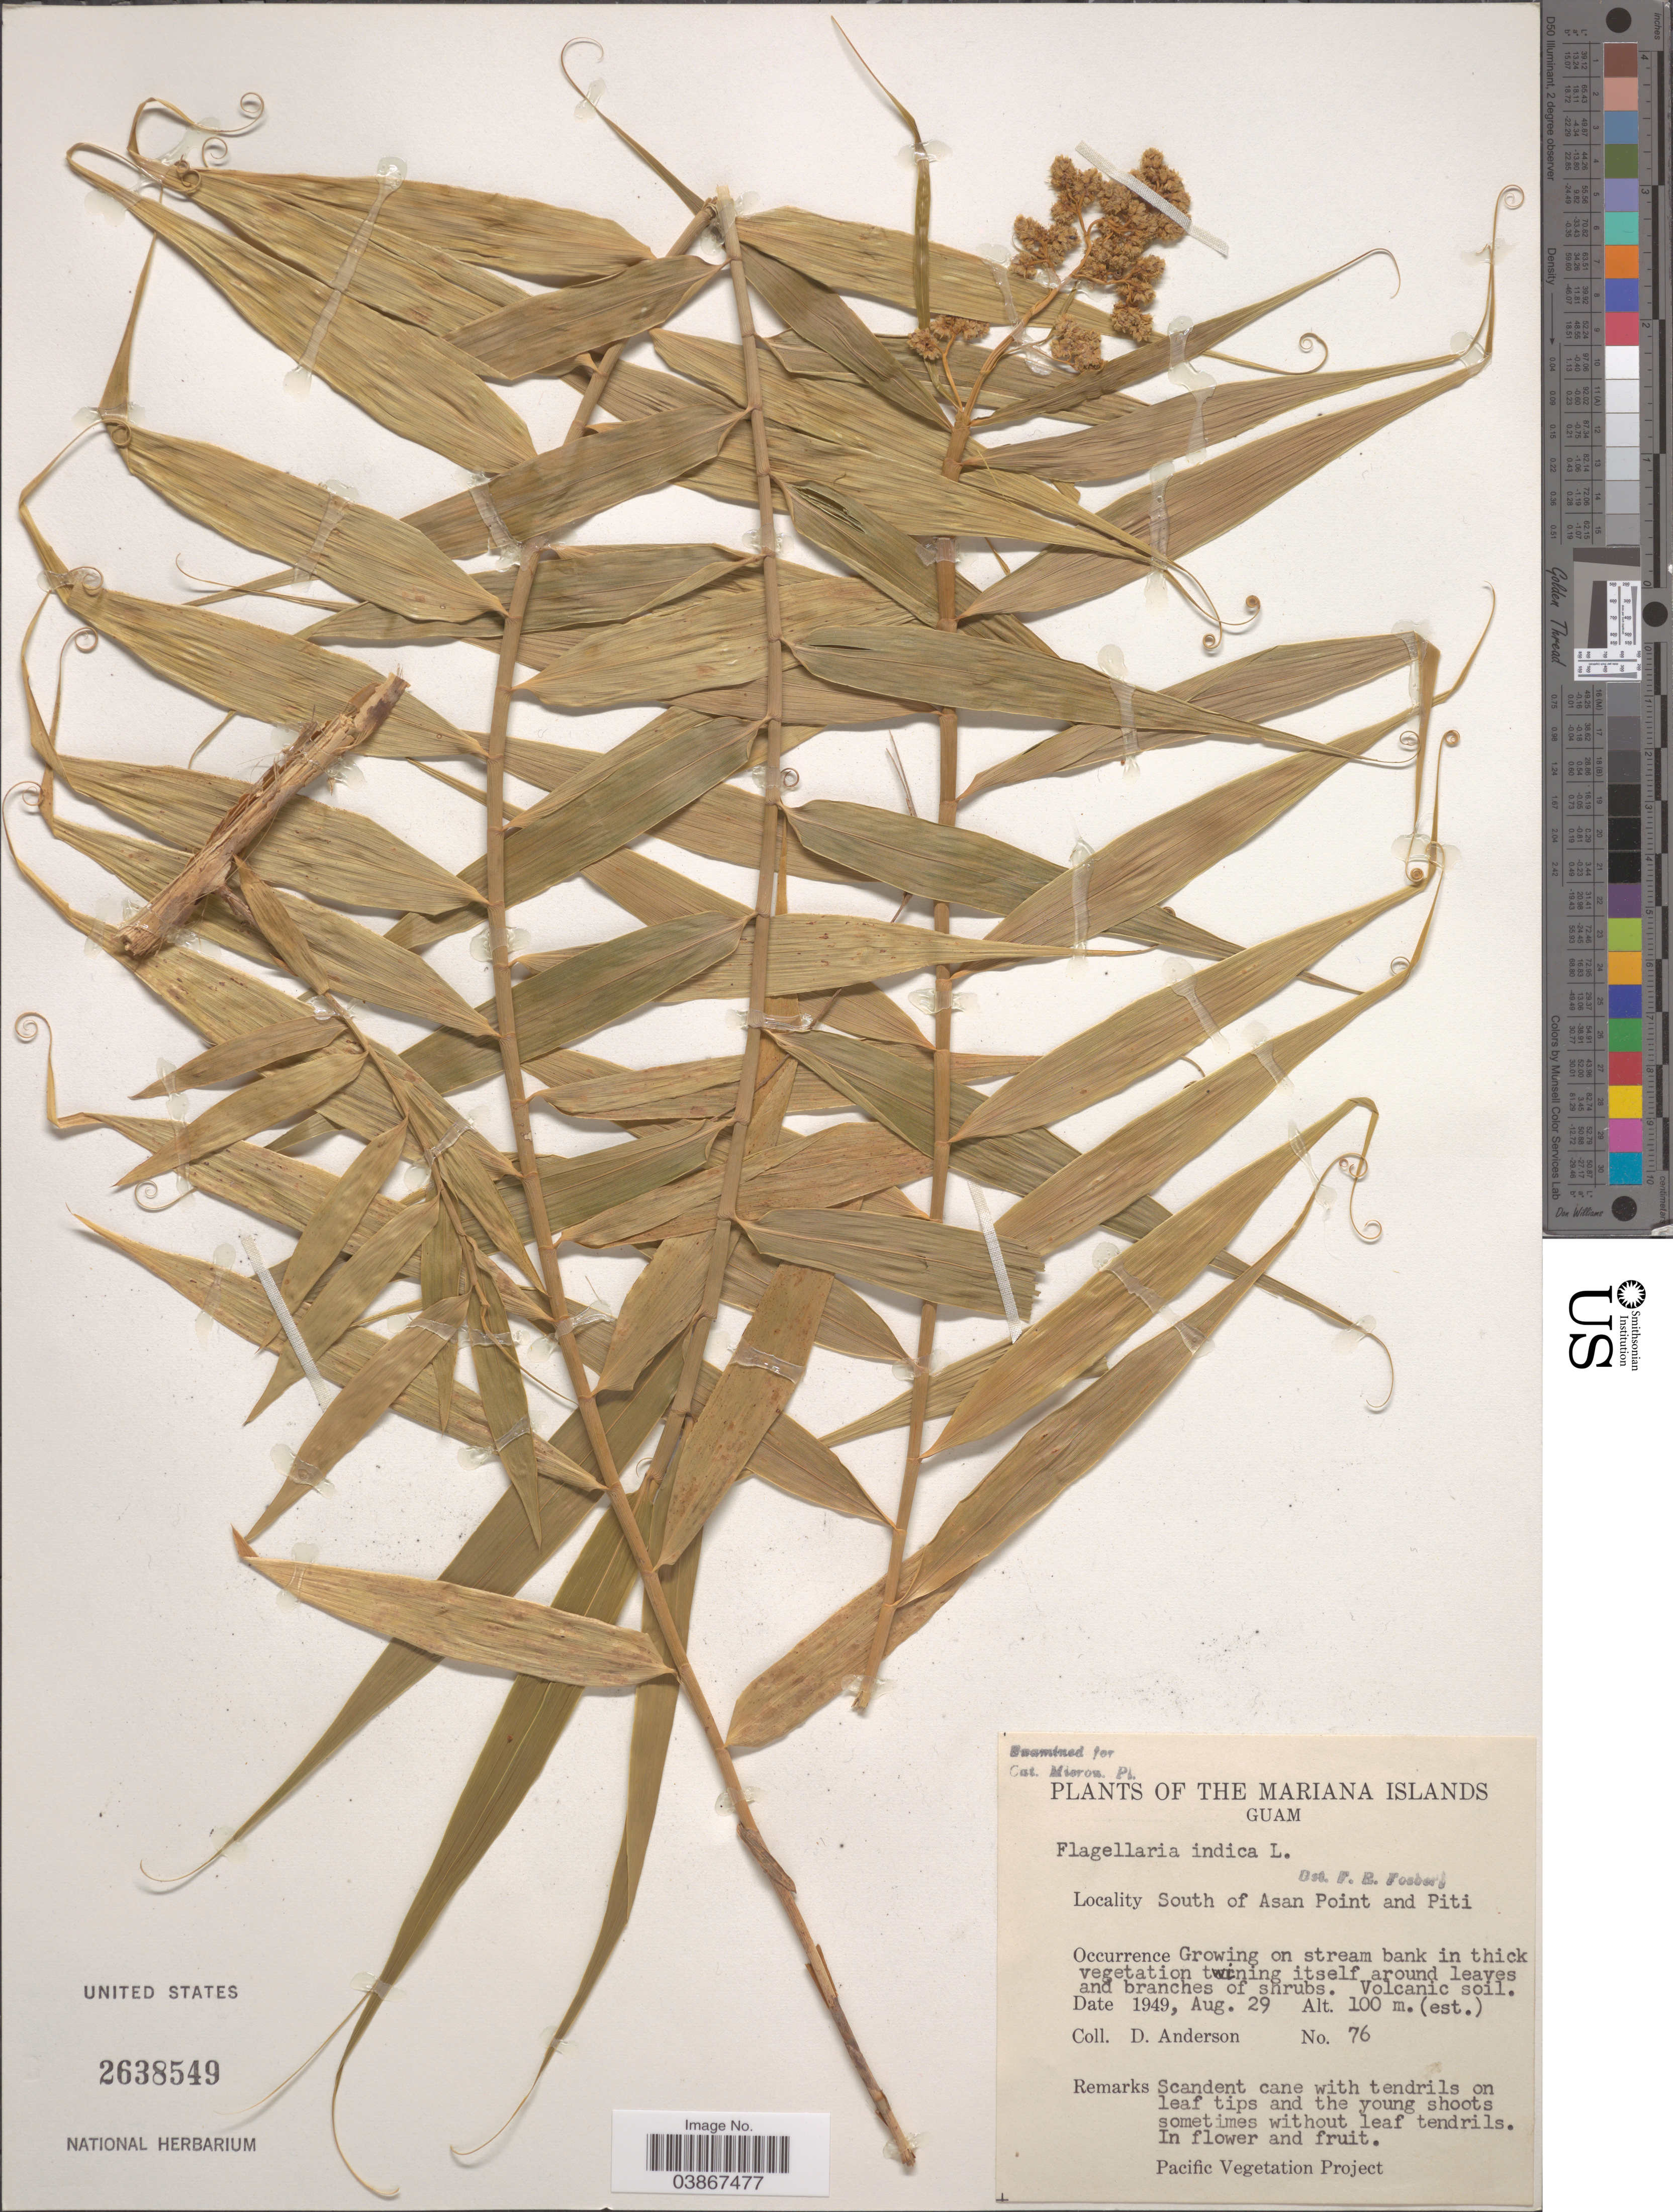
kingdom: Plantae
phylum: Tracheophyta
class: Liliopsida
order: Poales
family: Flagellariaceae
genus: Flagellaria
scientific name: Flagellaria indica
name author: L.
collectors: D. Anderson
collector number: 76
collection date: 1949-08-29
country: Guam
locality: The Mariana Islands. South of Asan Point and Piti.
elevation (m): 100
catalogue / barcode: US 2638549